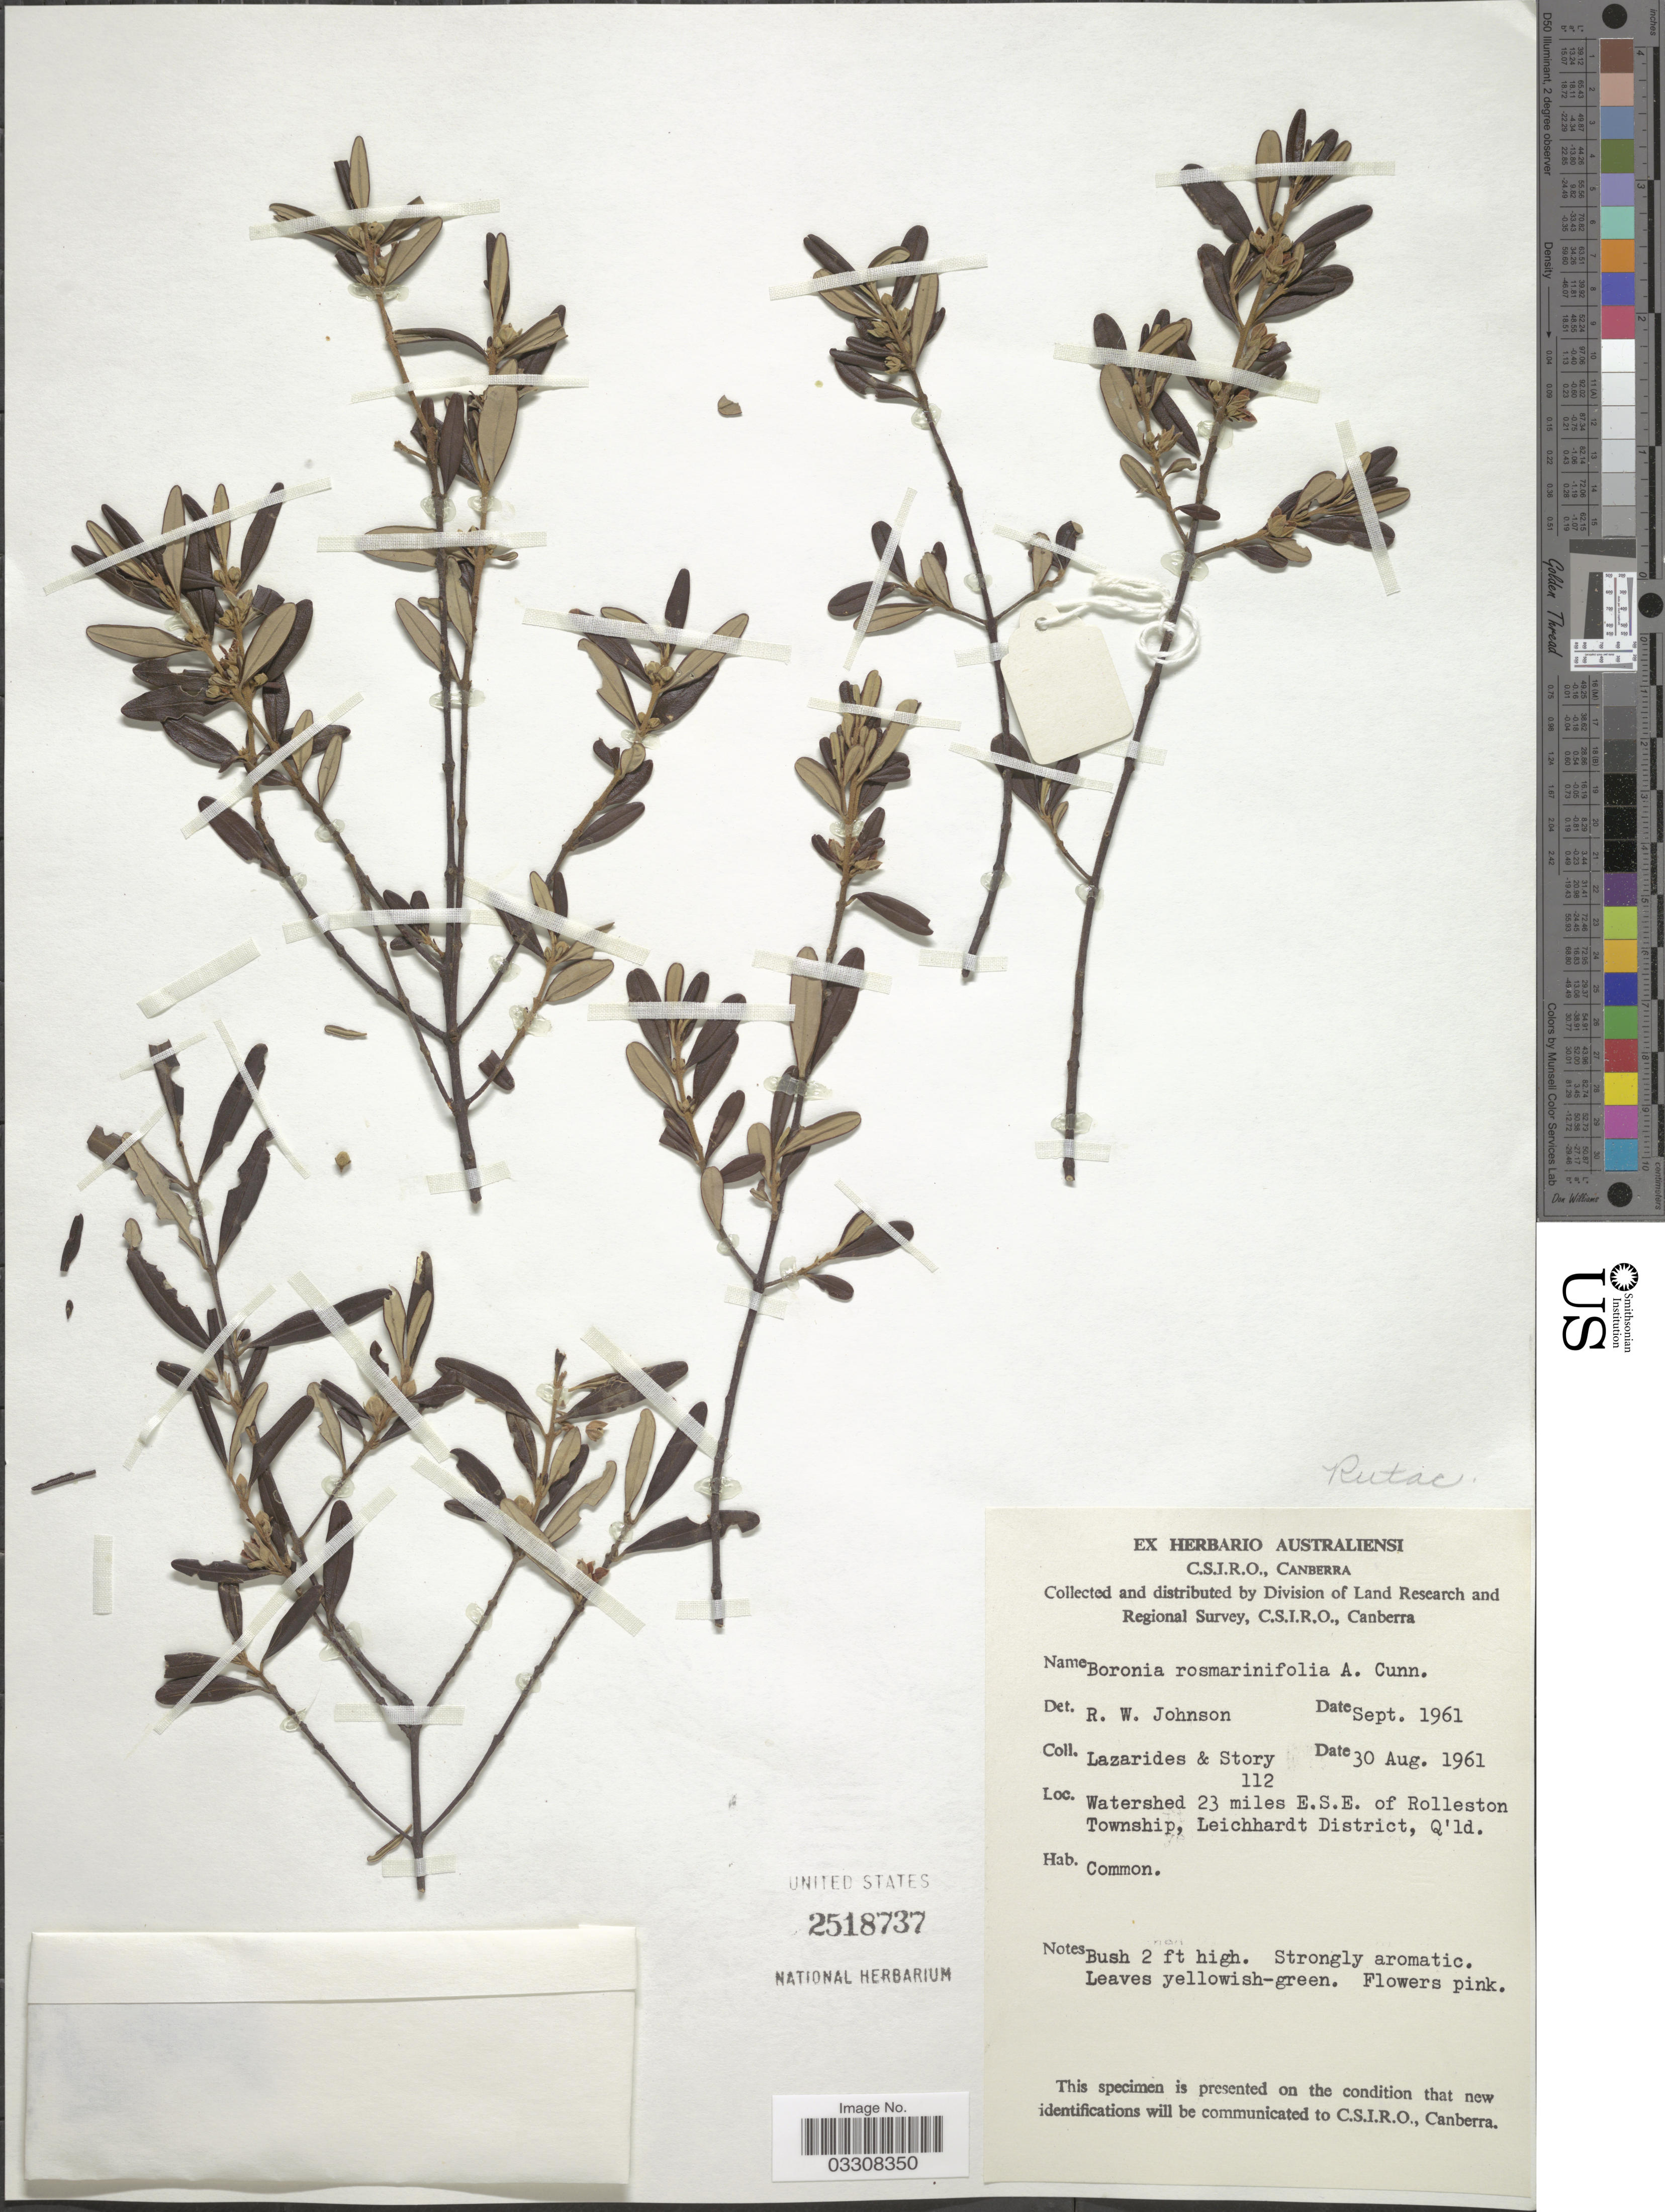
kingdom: Plantae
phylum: Tracheophyta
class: Magnoliopsida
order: Sapindales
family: Rutaceae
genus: Boronia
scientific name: Boronia rosmarinifolia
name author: A. Cunn.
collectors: M. Lazarides & -. Story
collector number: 112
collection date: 1961-08-30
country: Australia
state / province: Queensland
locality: Watershed 23 miles E.S.E. of Rolleston Township, Leichhardt District.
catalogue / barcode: US 2518737